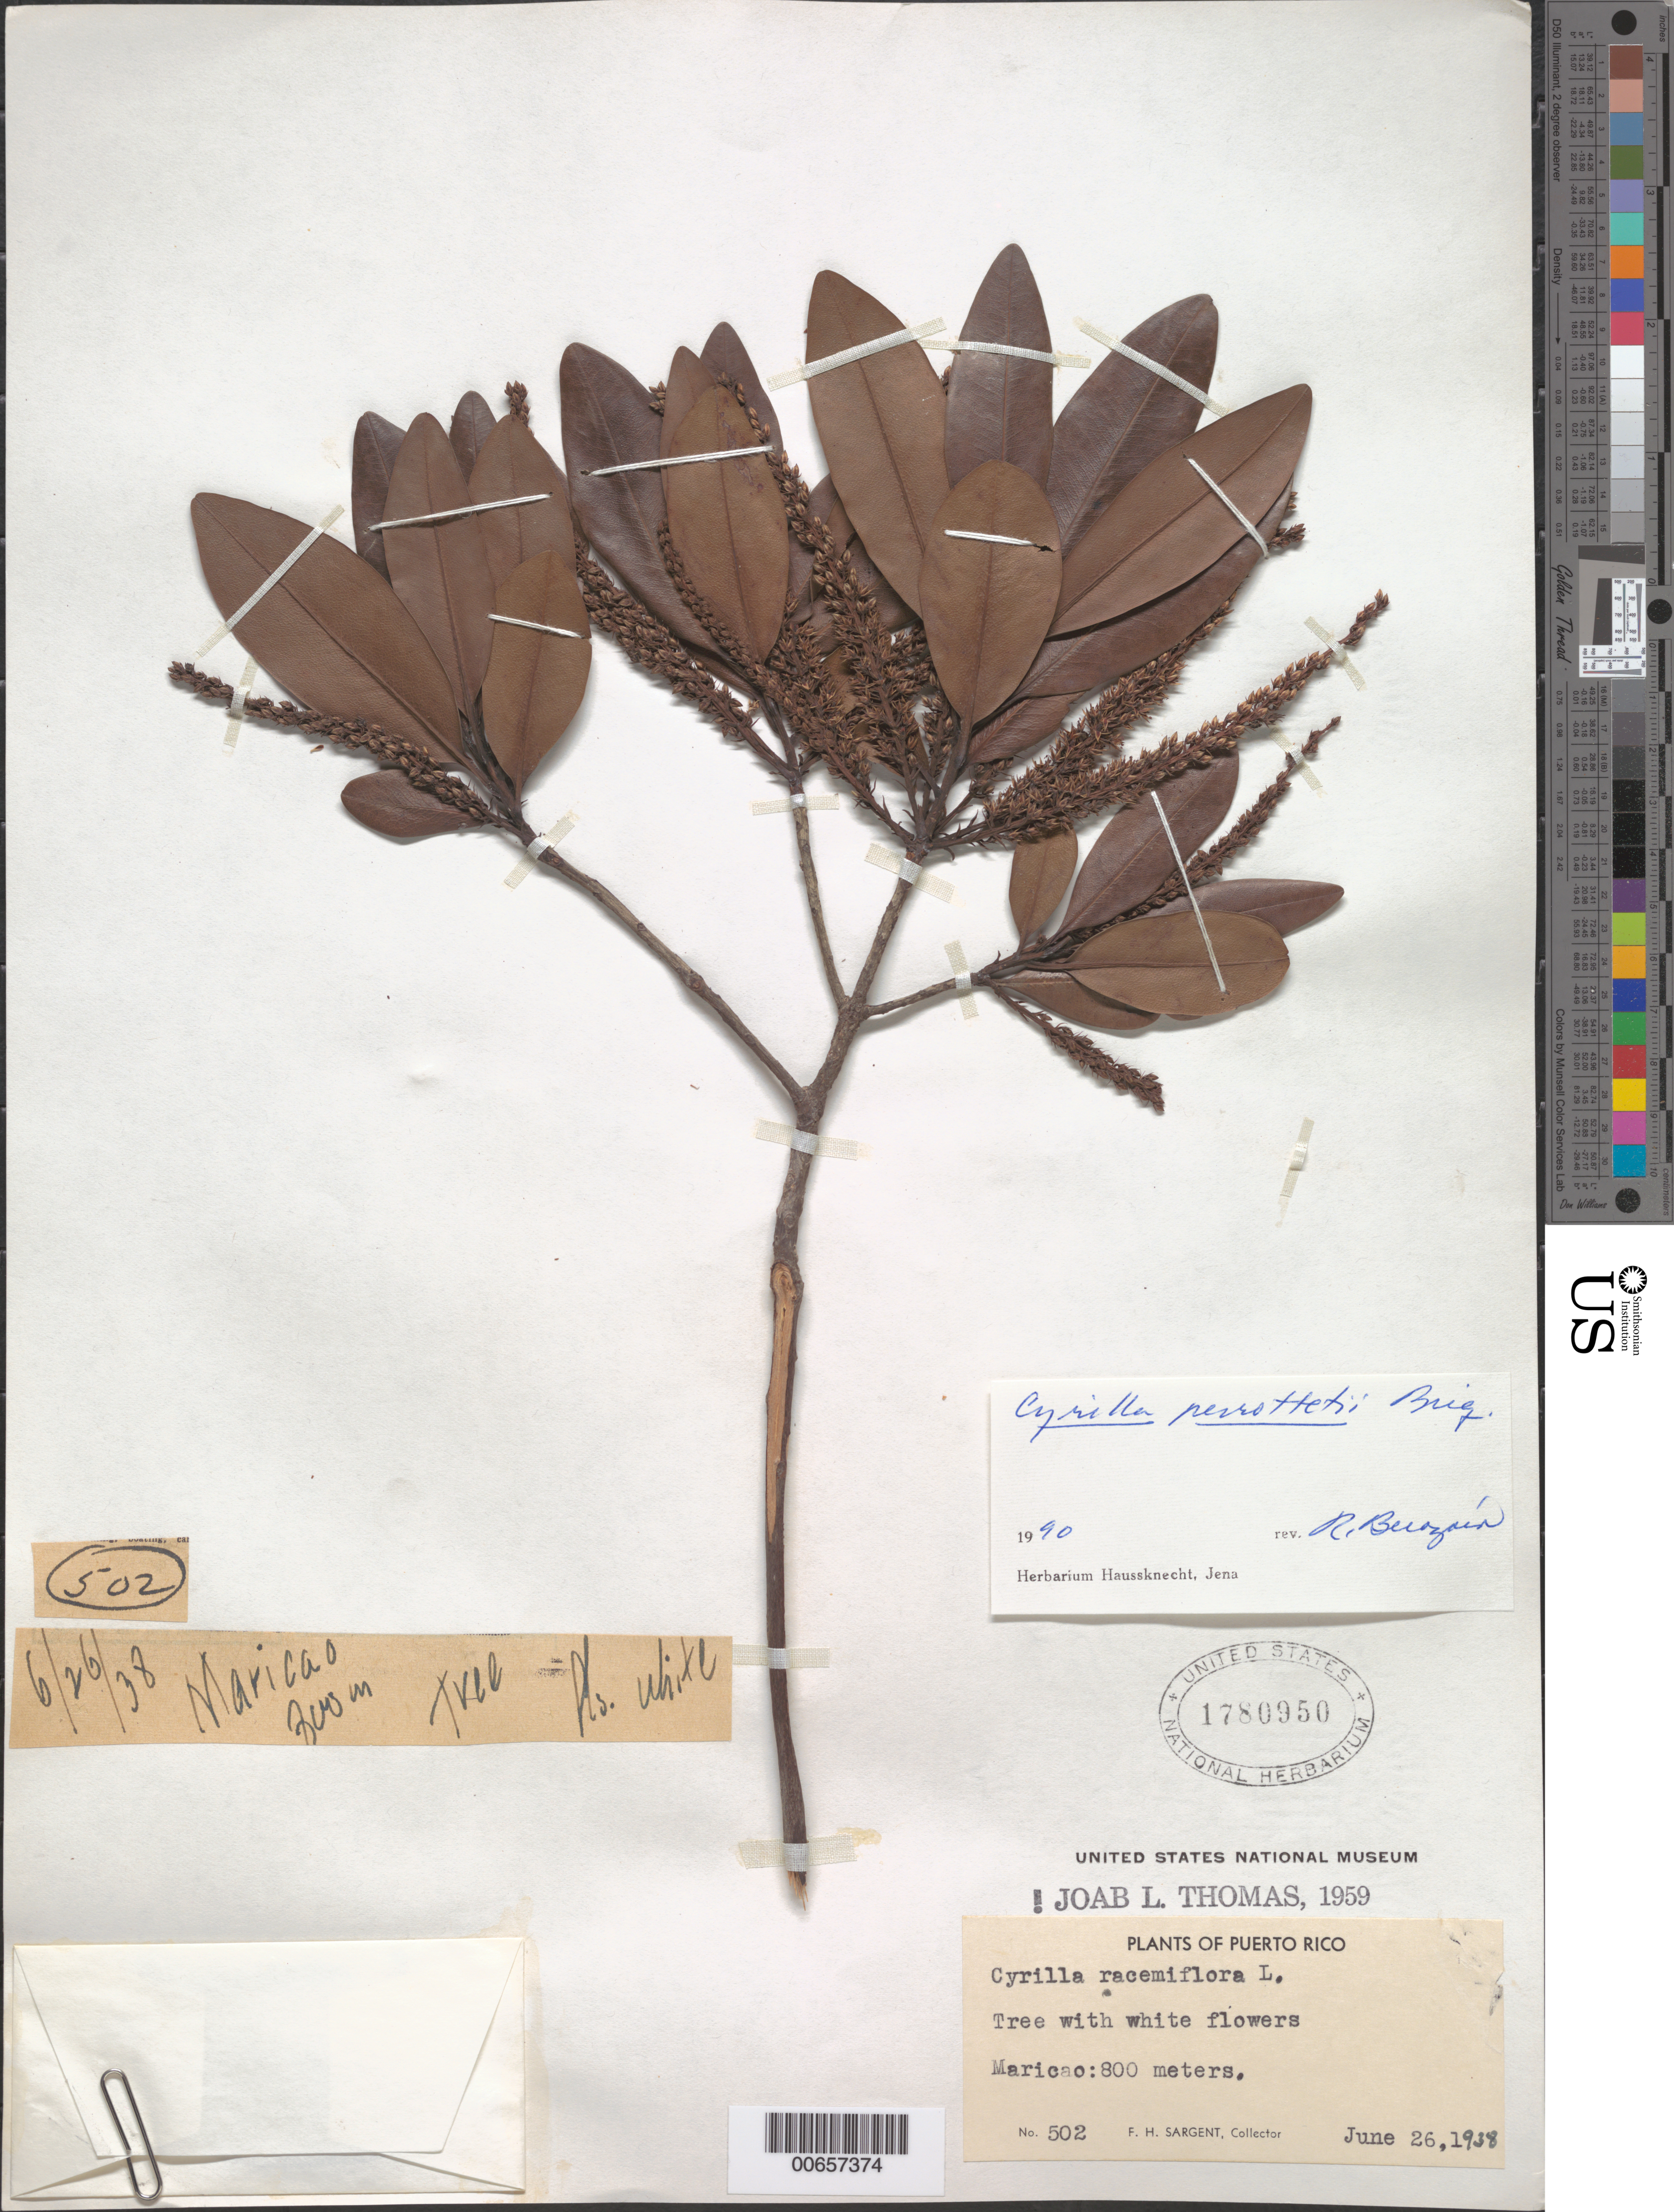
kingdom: Plantae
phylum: Tracheophyta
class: Magnoliopsida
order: Ericales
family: Cyrillaceae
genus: Cyrilla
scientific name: Cyrilla racemiflora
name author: L.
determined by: Berozain, R.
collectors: F. H. Sargent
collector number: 502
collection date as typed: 26 Jun 1938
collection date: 1938-06-26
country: Puerto Rico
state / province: Maricao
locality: Maricao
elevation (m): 800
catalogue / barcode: US 1780950